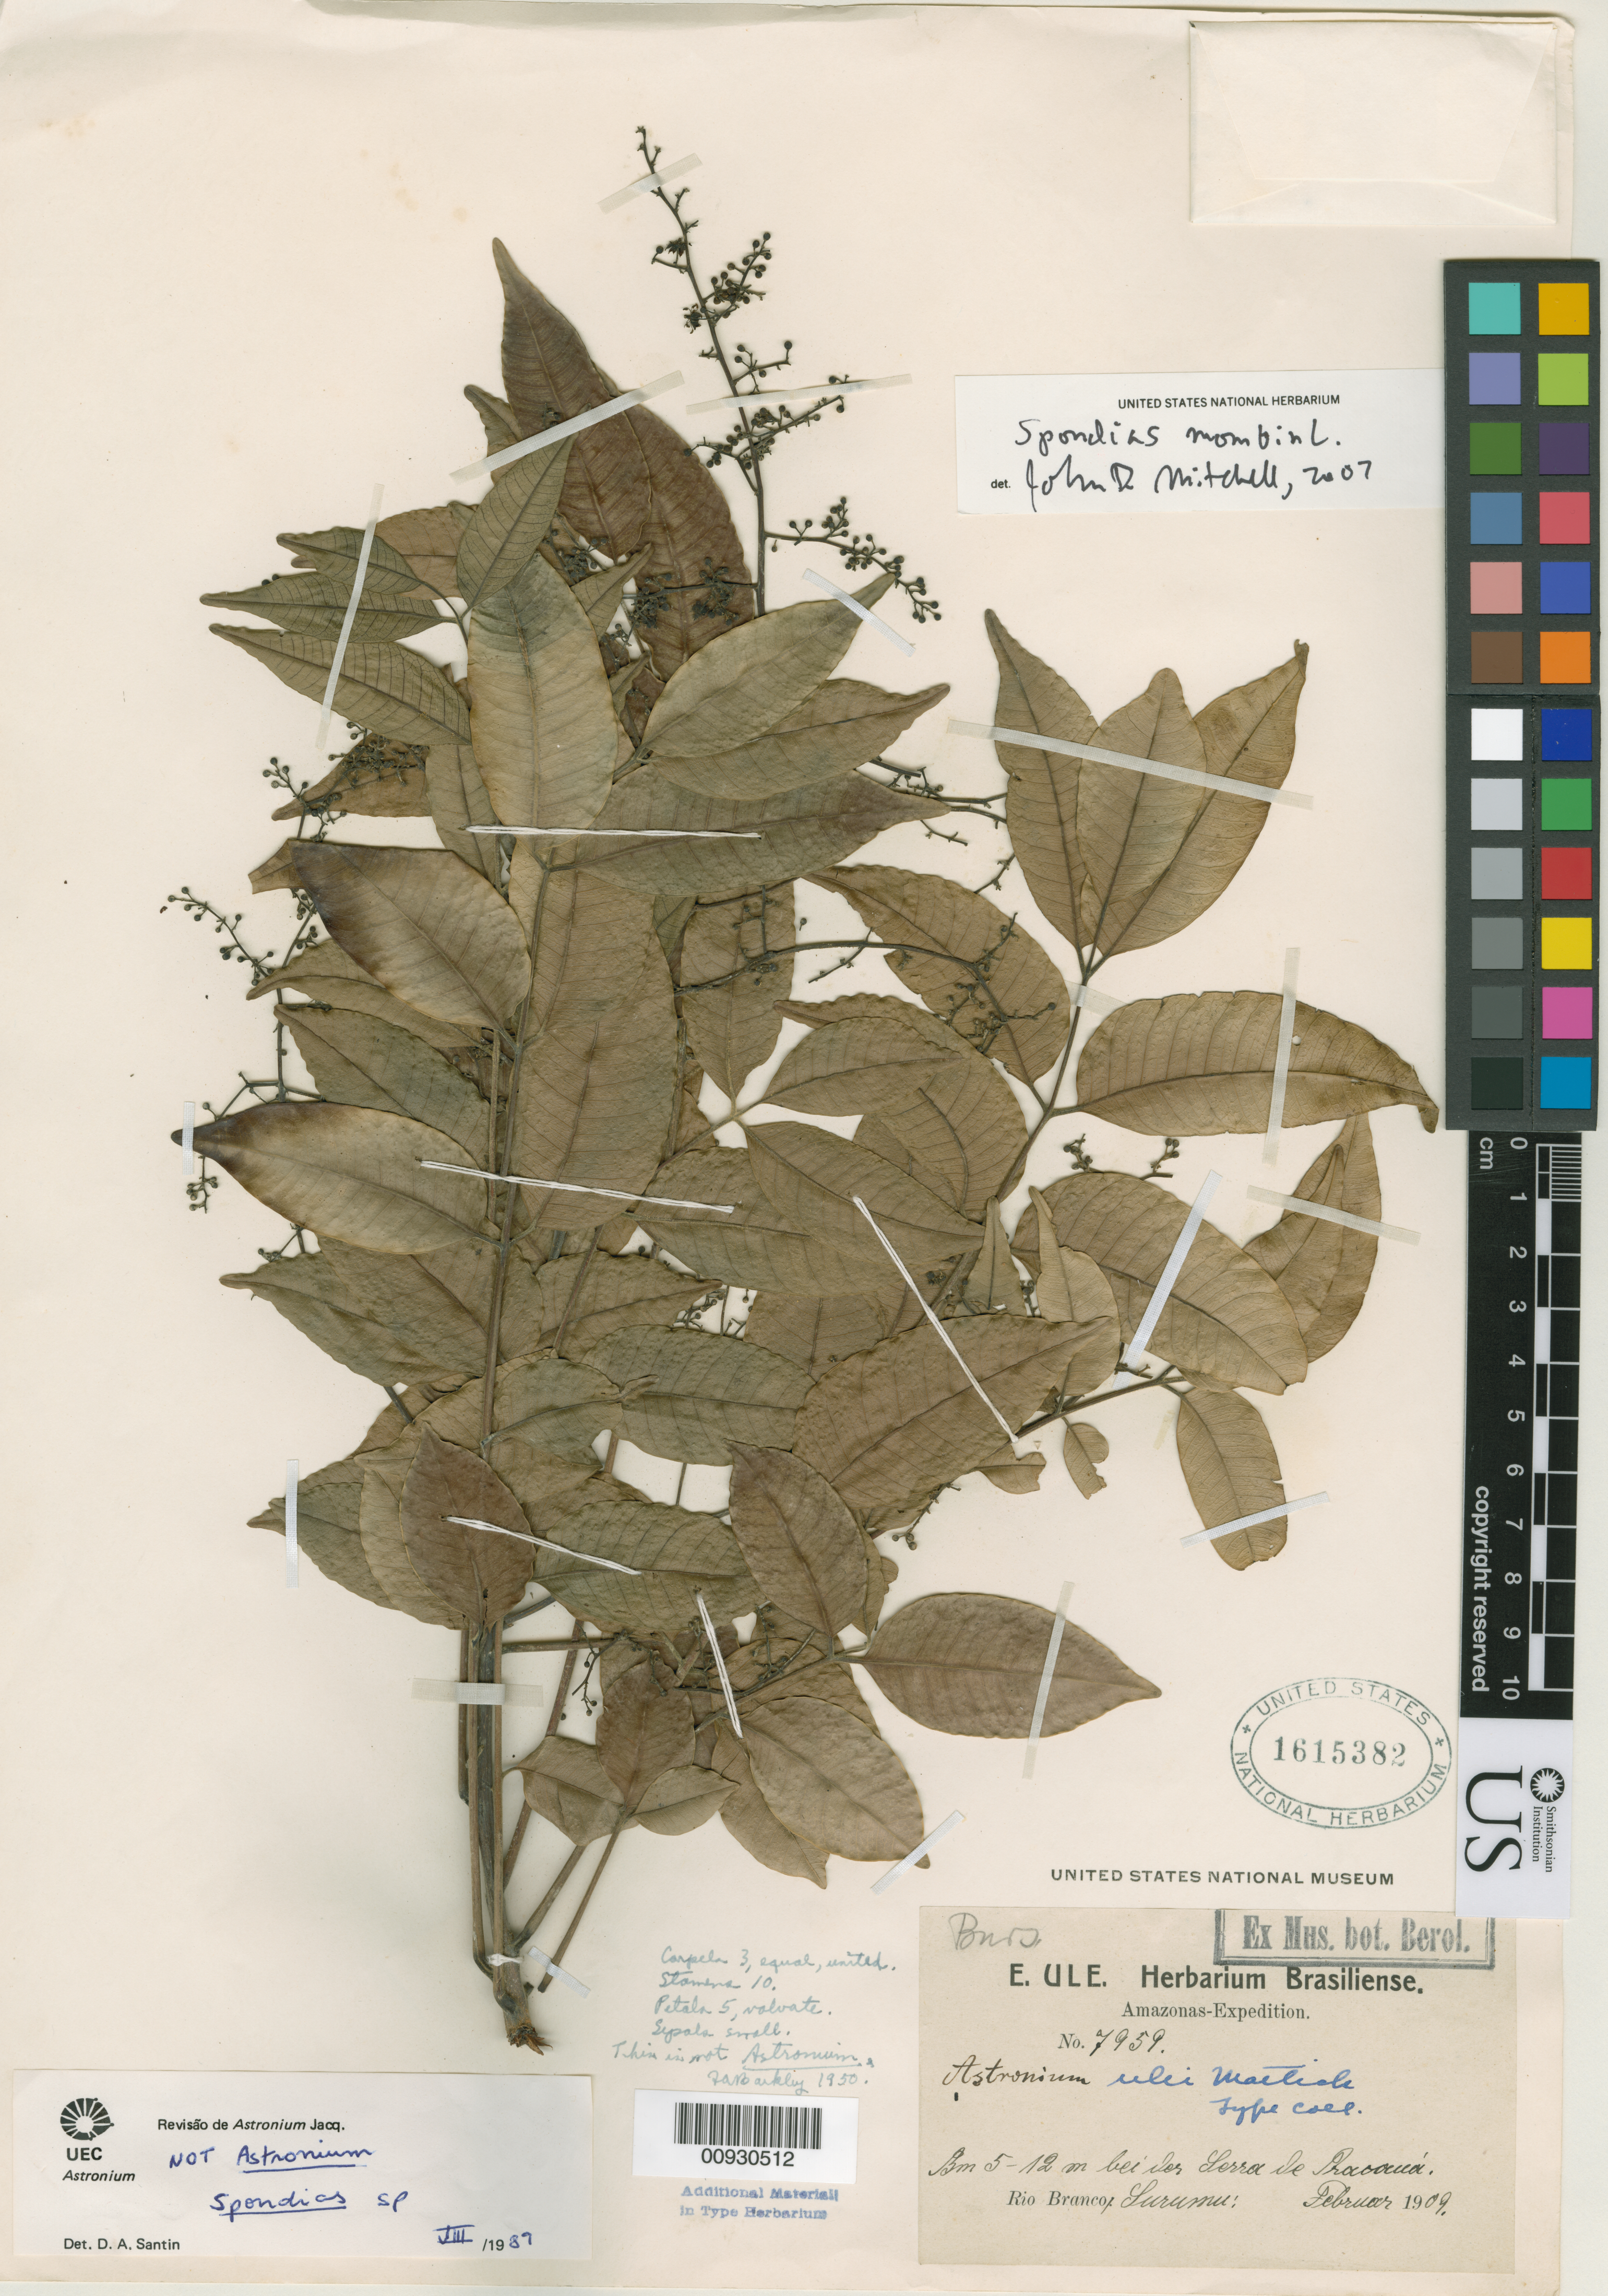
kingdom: Plantae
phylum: Tracheophyta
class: Magnoliopsida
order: Sapindales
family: Anacardiaceae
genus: Astronium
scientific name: Astronium ulei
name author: Mattick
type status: Isotype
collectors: E. H. Ule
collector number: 7959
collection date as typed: Feb 1909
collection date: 1909-02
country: Brazil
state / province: Amazonas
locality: Serra de Pracocuoi, Río Branco, Surumu.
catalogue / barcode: US 1615382